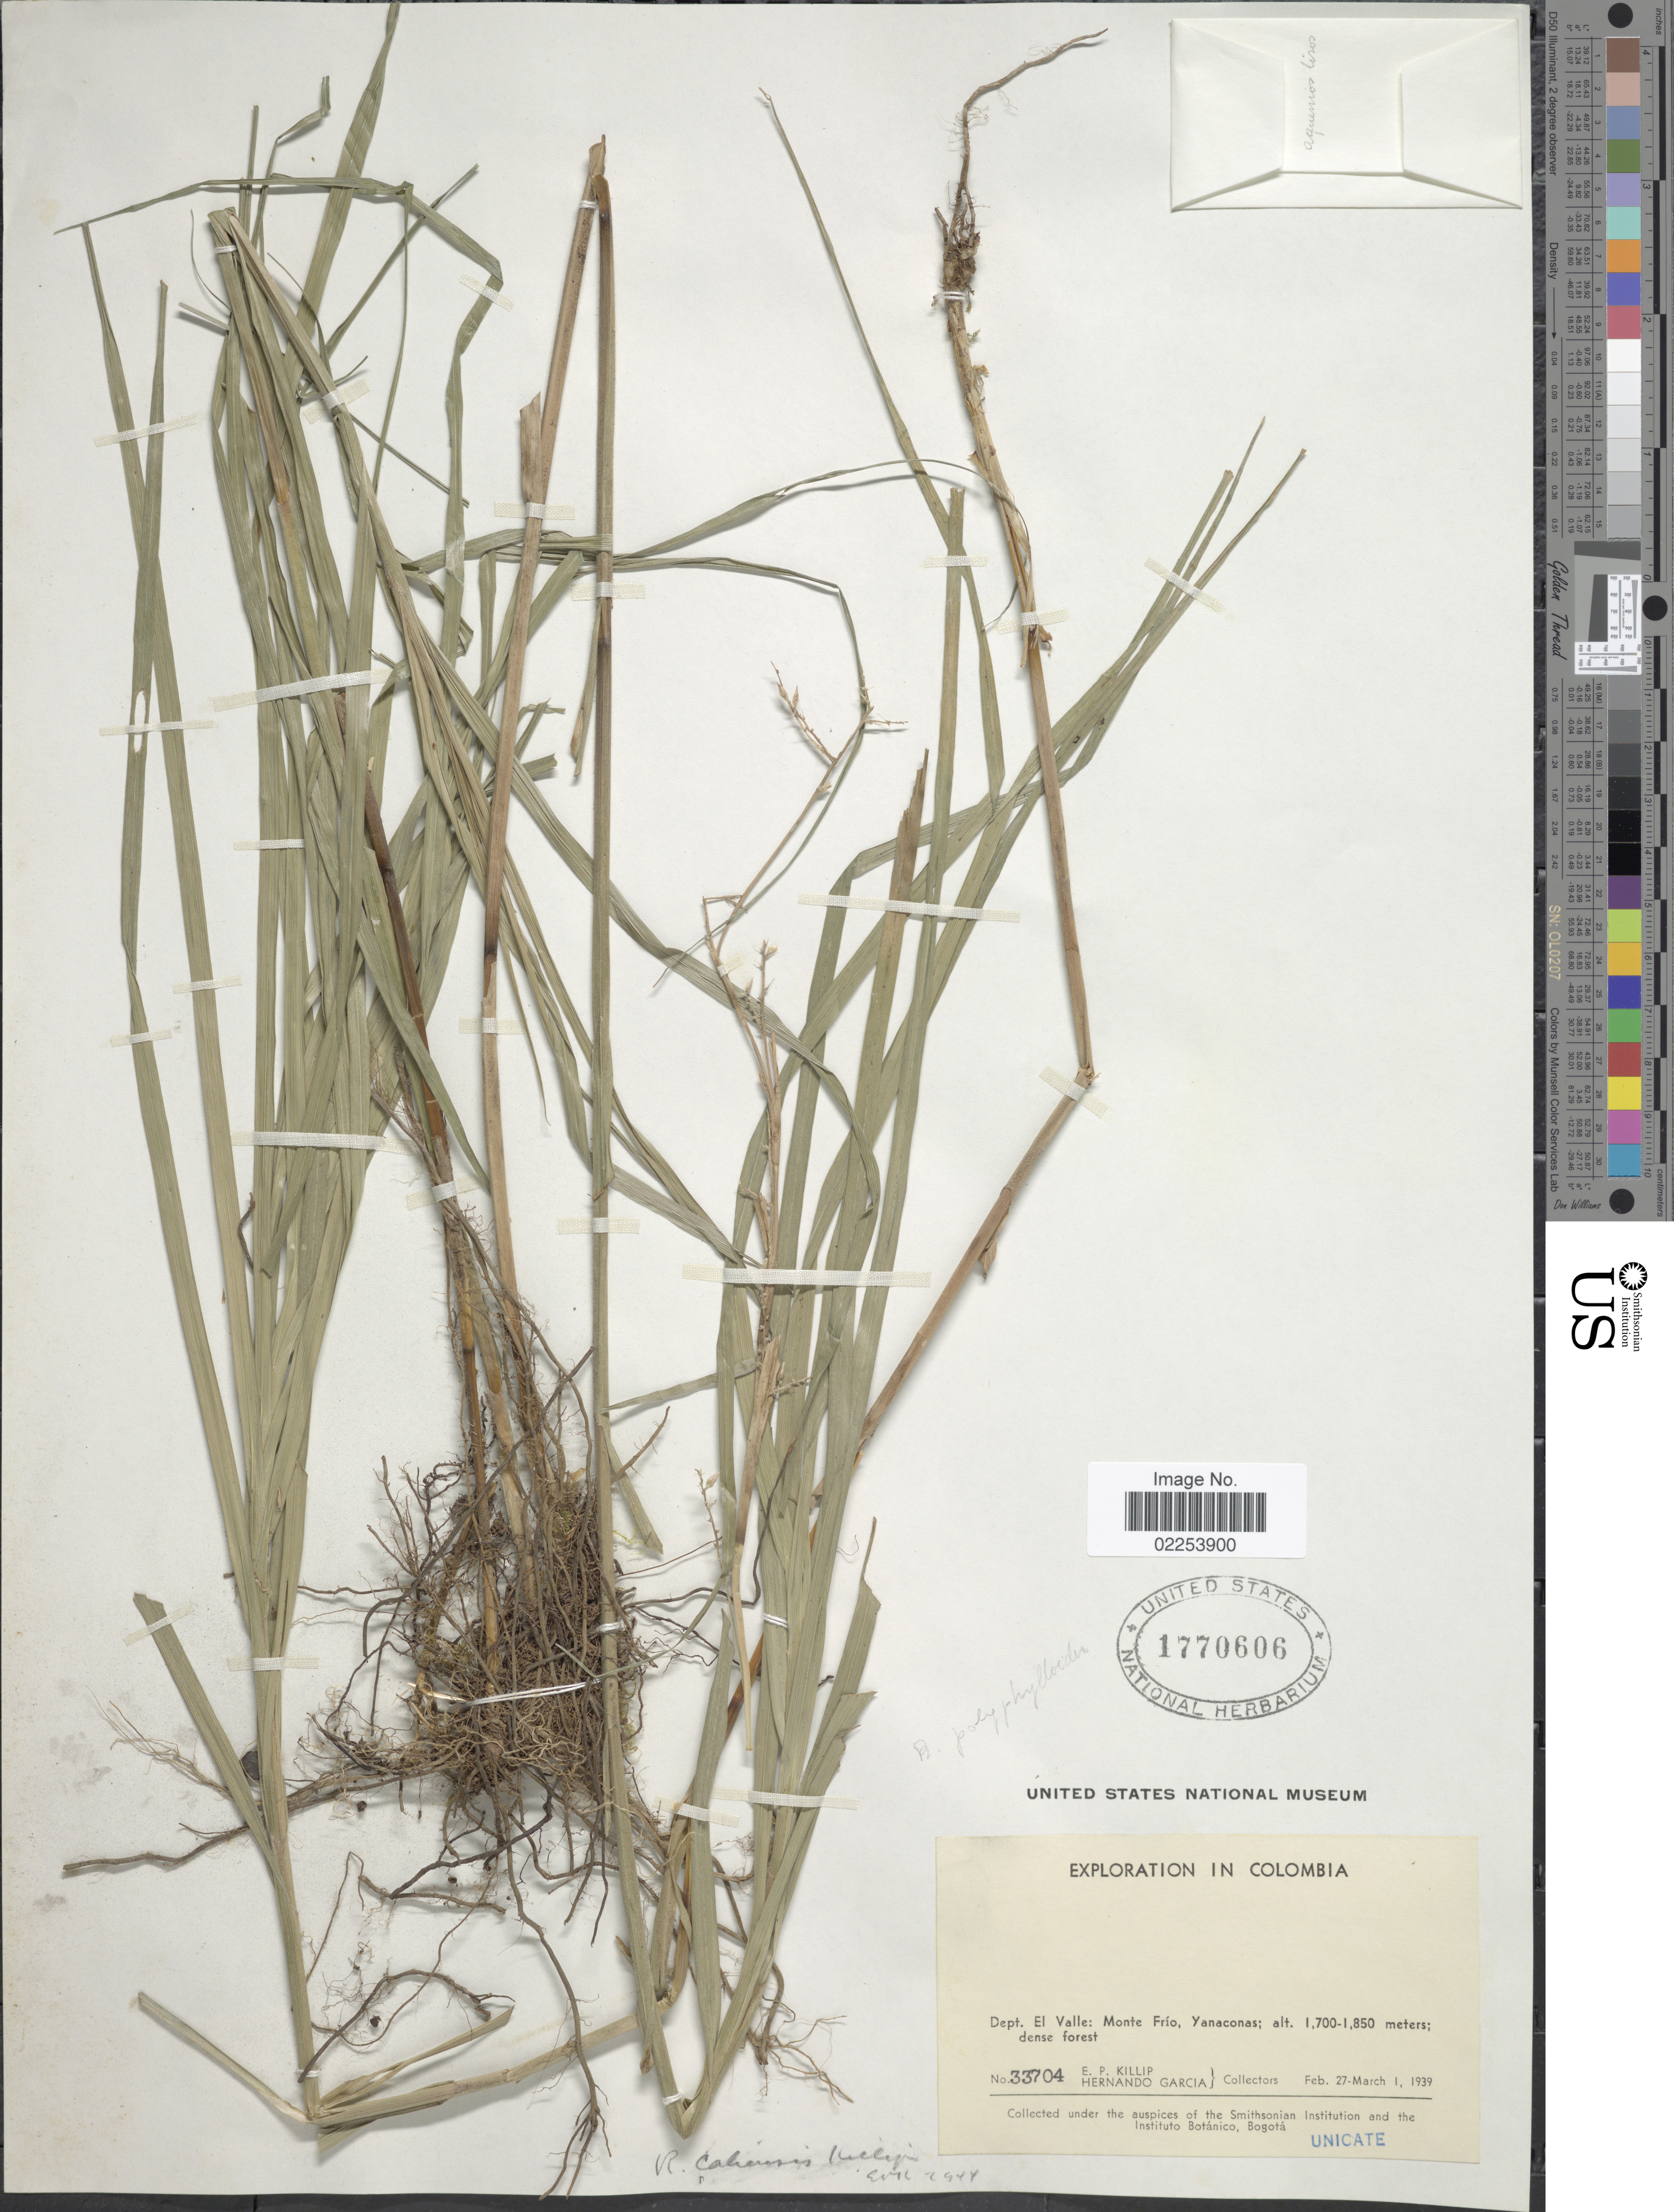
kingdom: Plantae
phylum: Tracheophyta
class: Liliopsida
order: Poales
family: Cyperaceae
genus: Rhynchospora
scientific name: Rhynchospora sp.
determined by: Strong, Mark T., (BOT), Smithsonian Institution - National Museum of Natural History (UNITED STATES)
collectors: E. P. Killip & H. Garcia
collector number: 33704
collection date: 1939-02-27/1939-03-01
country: Colombia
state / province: Valle del Cauca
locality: Dept. El Valle: Monte Frio, Yanaconas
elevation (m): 1700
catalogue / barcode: US 1770606